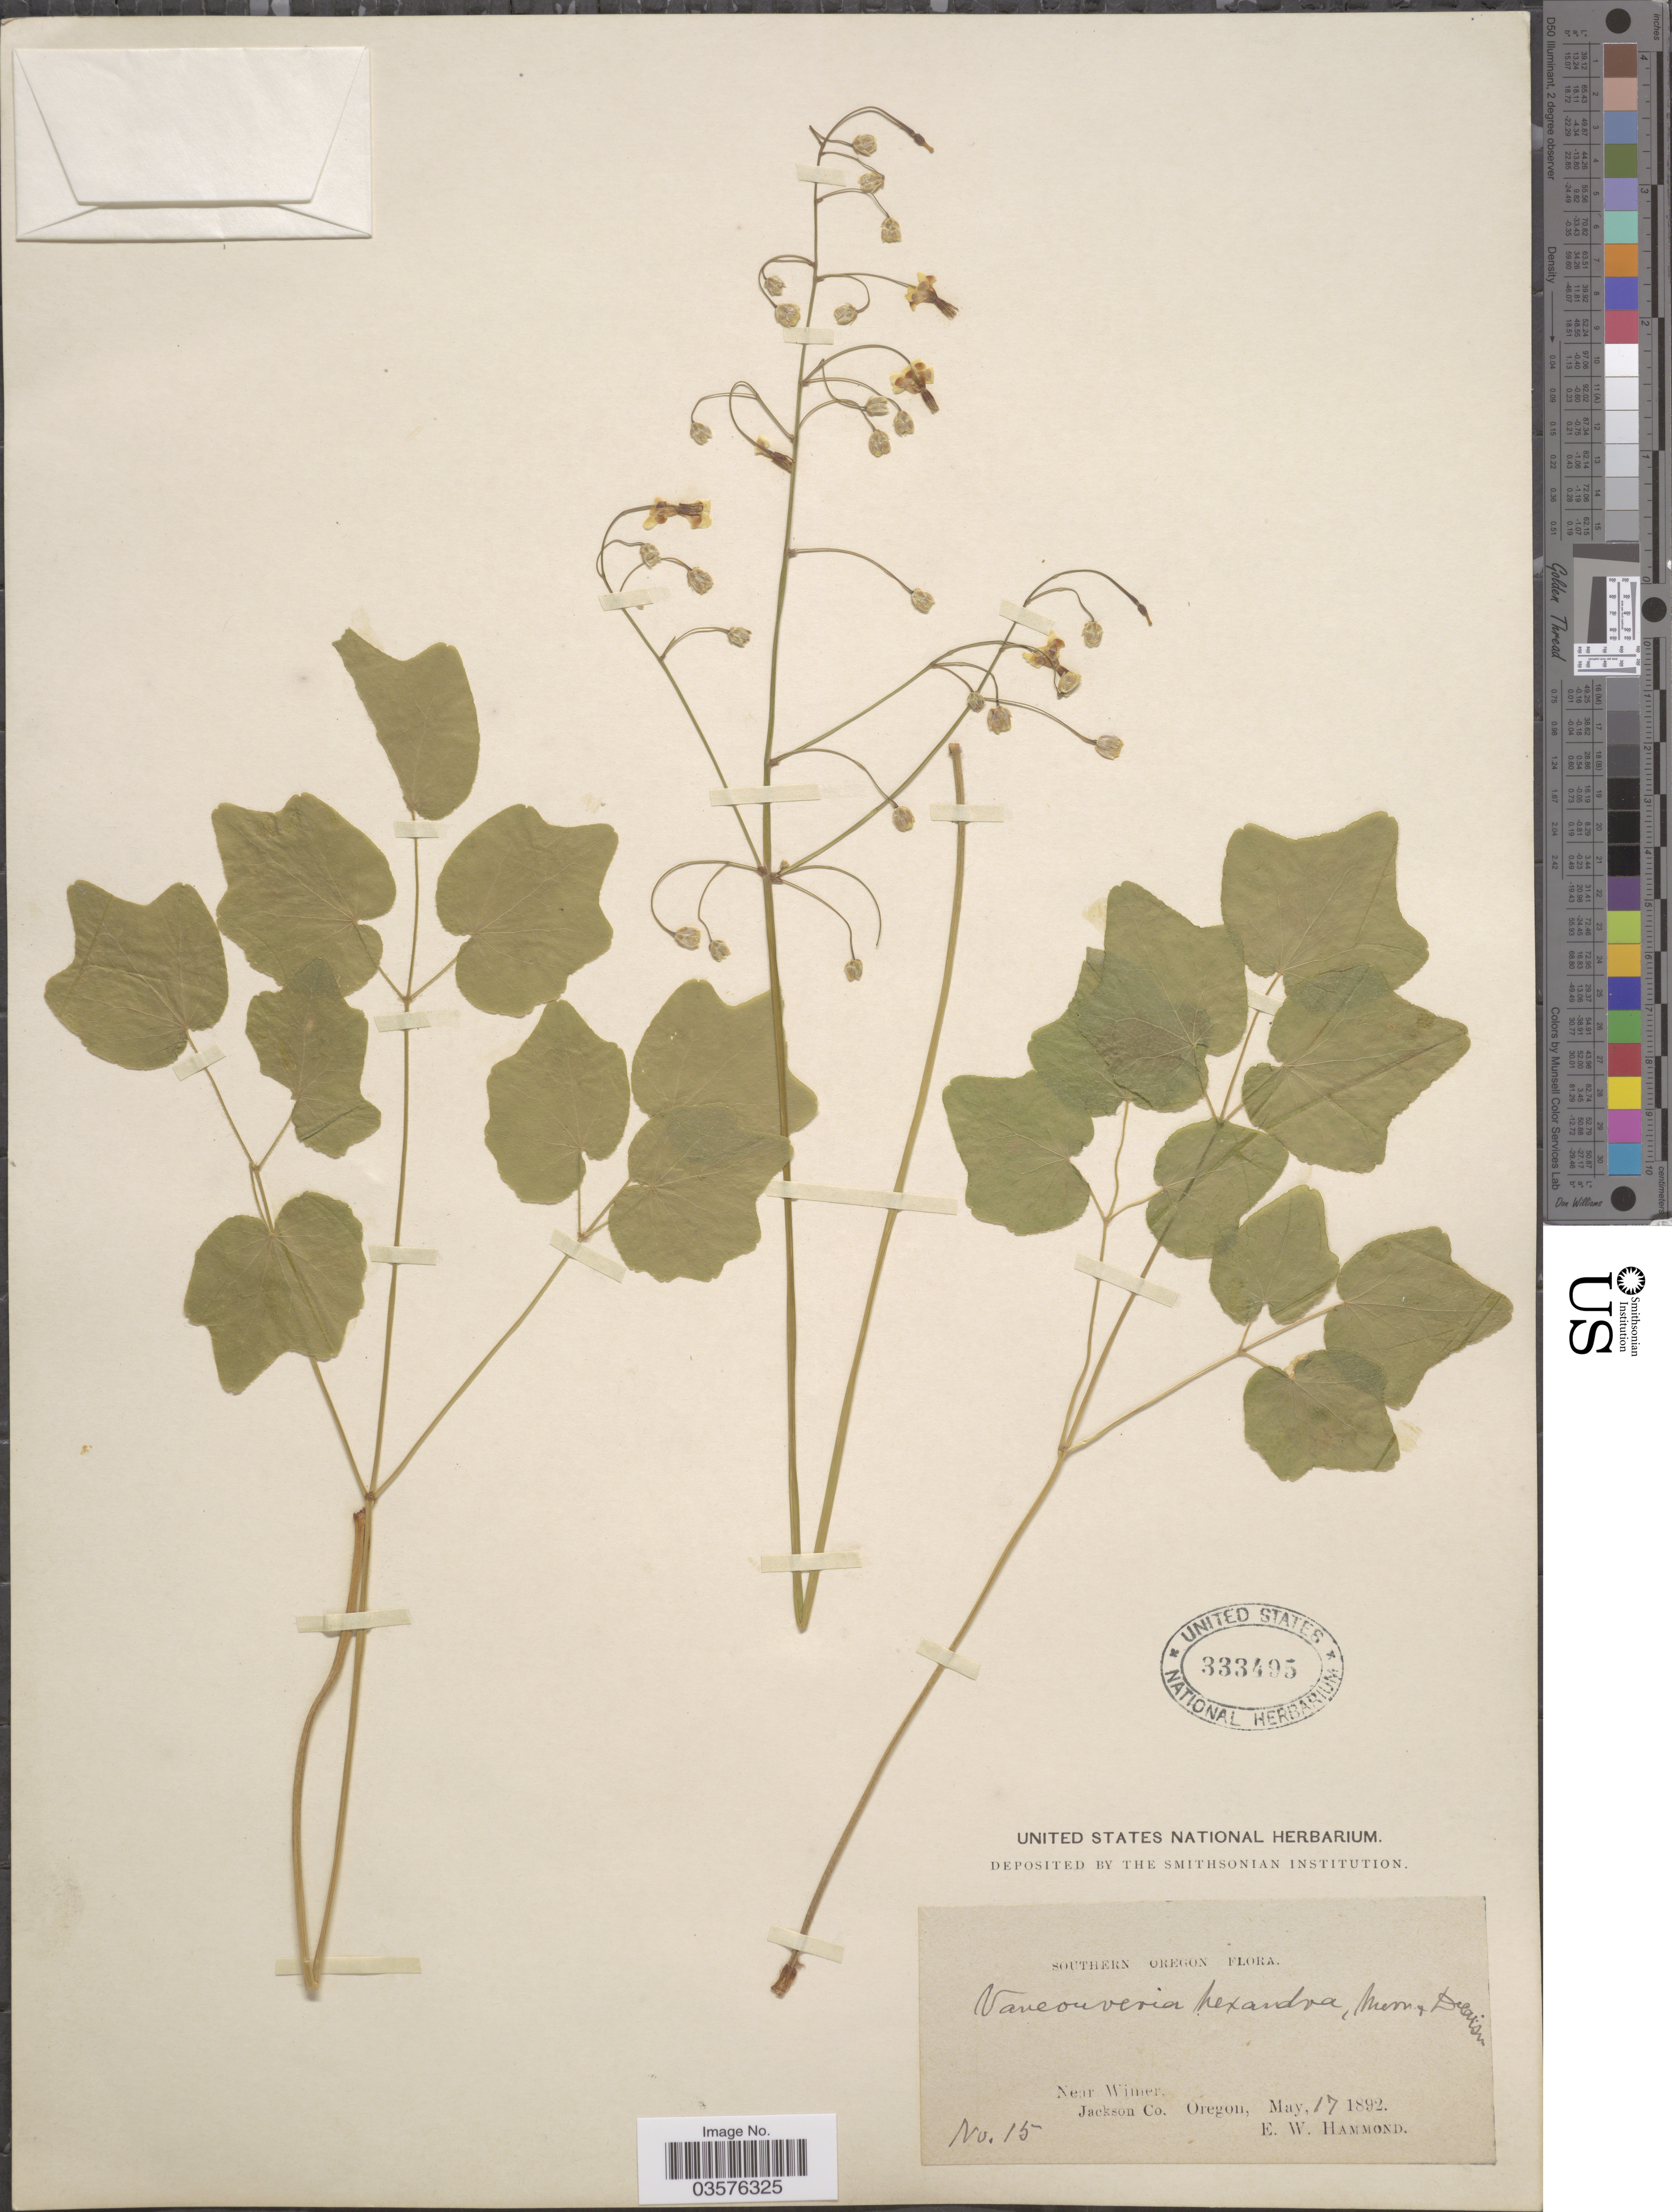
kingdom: Plantae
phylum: Tracheophyta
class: Magnoliopsida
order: Ranunculales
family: Berberidaceae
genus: Vancouveria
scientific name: Vancouveria hexandra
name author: (Hook.) C. Morren & Decne.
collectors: E. Hammond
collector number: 15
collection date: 1892-05-17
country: United States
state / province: Oregon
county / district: Jackson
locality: Southern Oregon. Near Wimer. Jackson Co.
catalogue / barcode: US 333495